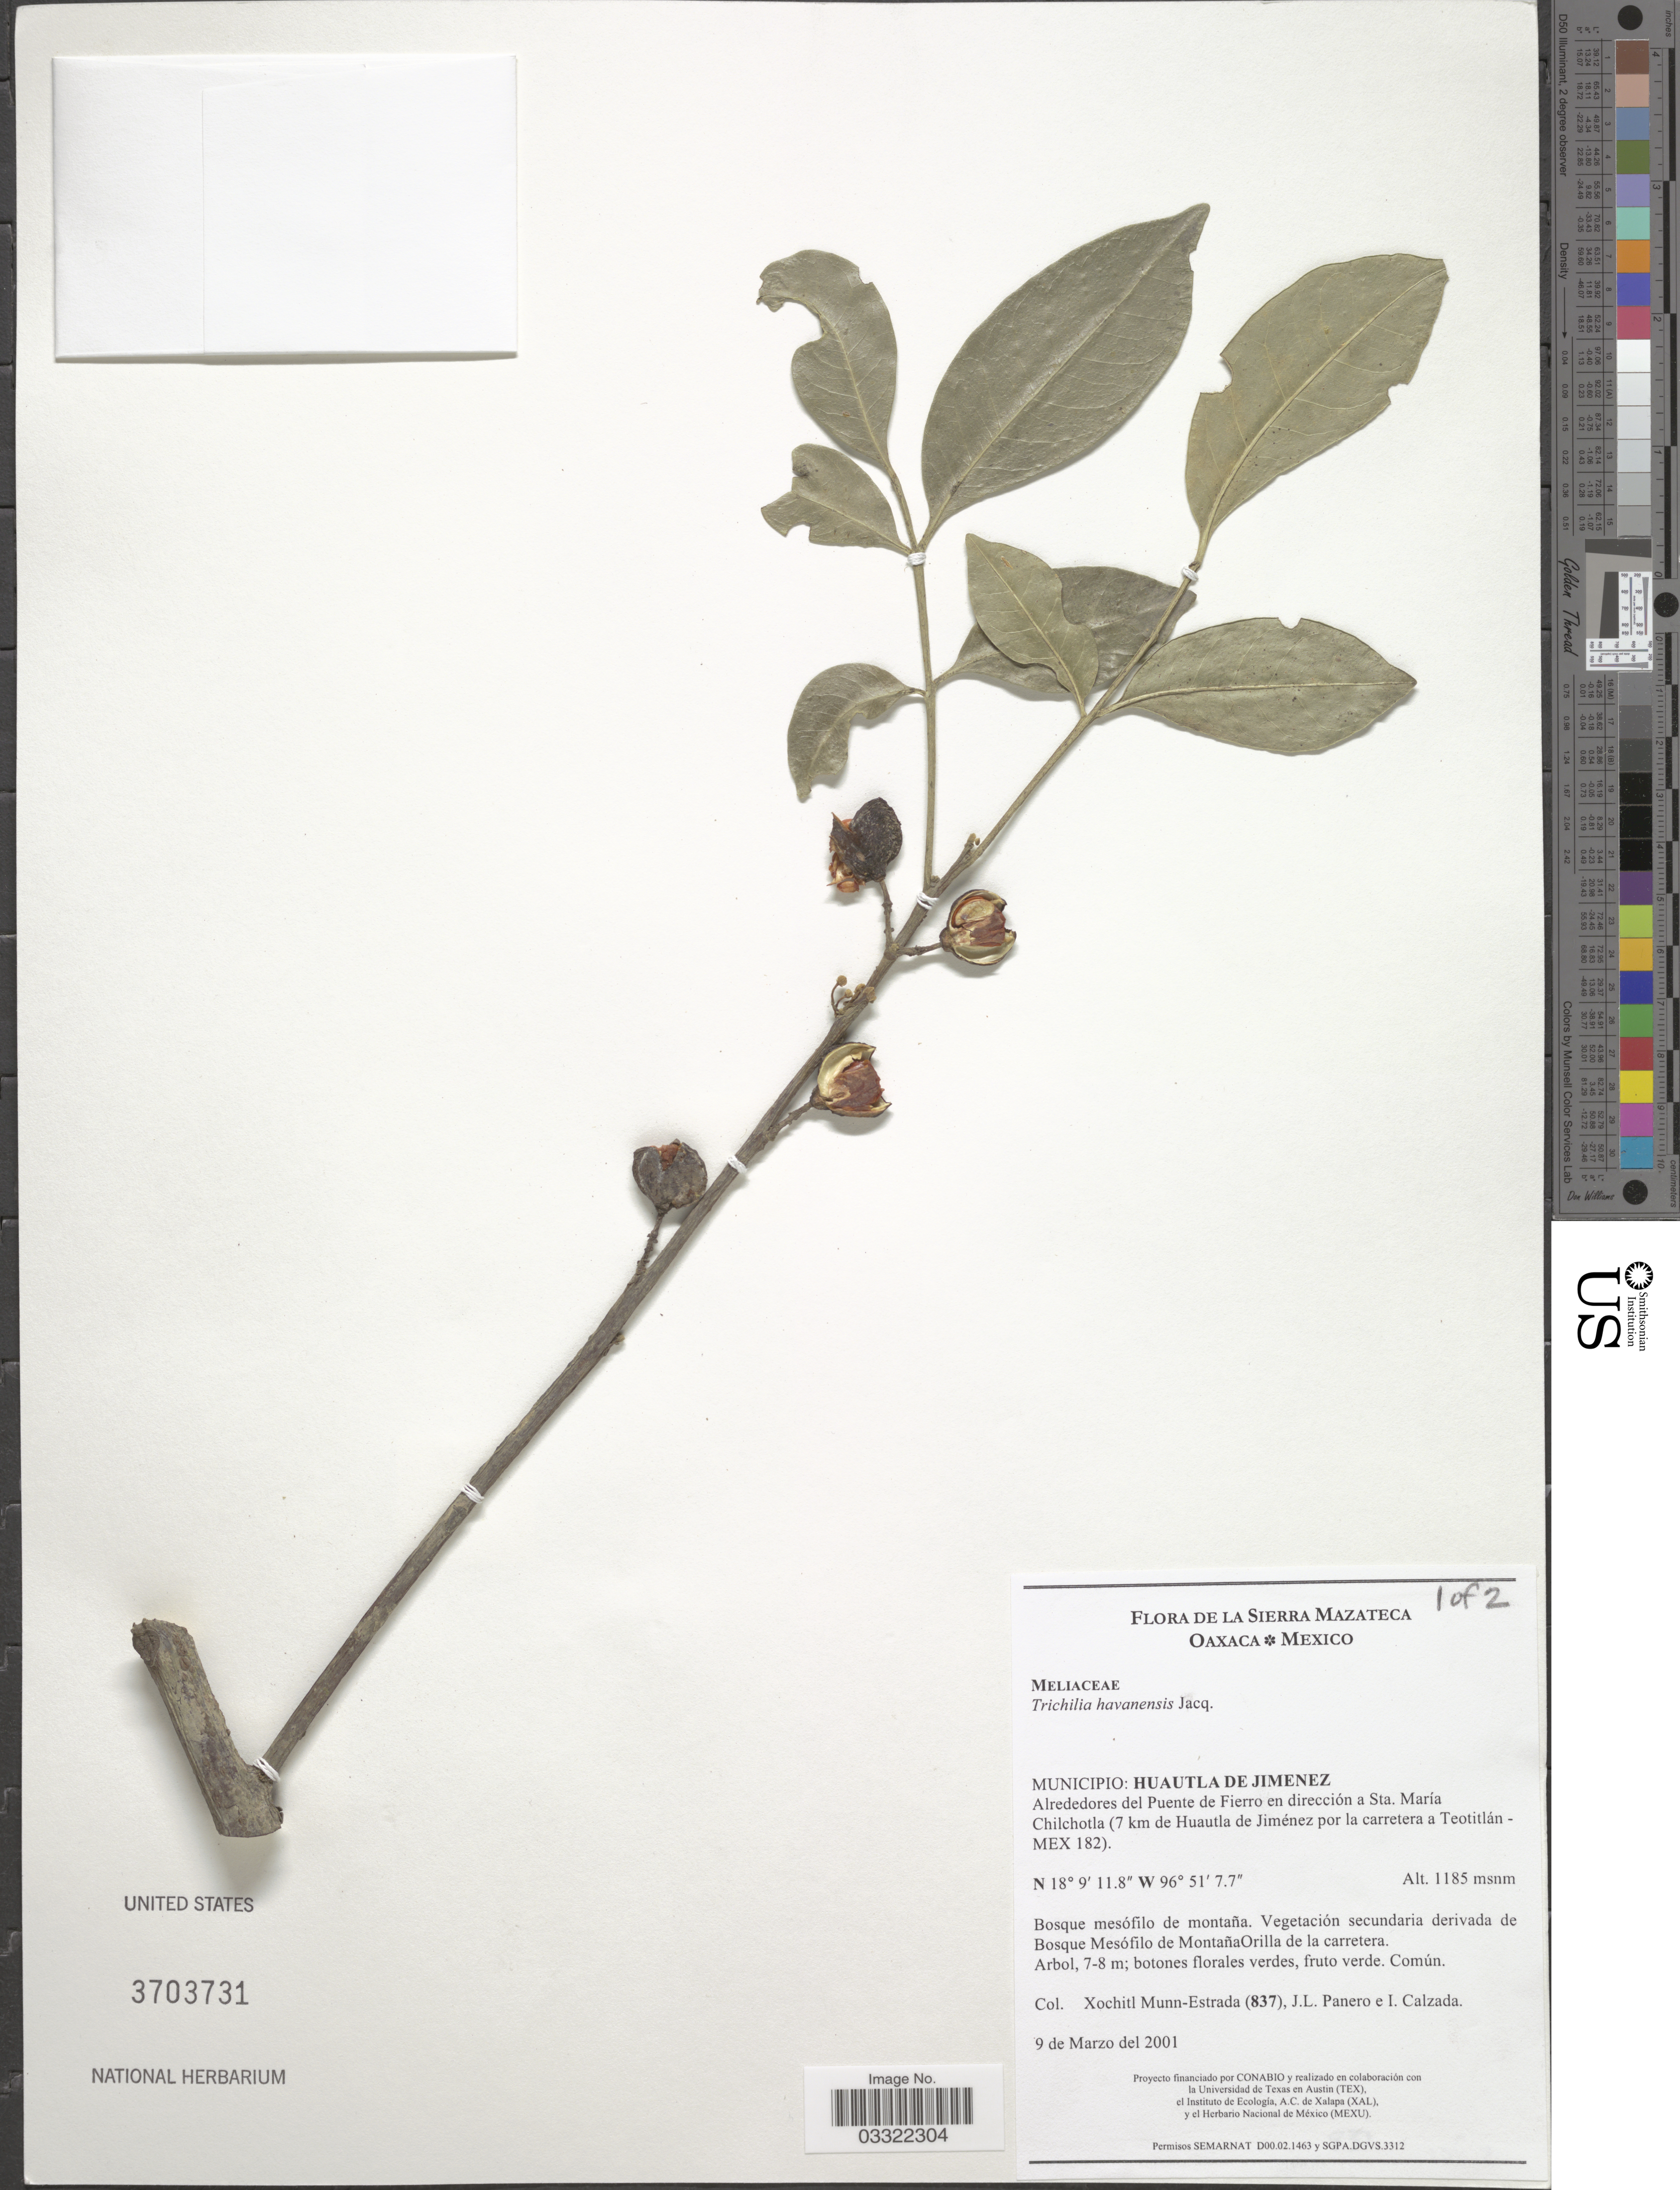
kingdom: Plantae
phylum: Tracheophyta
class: Magnoliopsida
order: Sapindales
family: Meliaceae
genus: Trichilia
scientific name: Trichilia havanensis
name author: Jacq.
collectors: X. Munn-Estrada, J. L. Panero & I. Calzada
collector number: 837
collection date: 2001-03-09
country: Mexico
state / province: Oaxaca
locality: La Sierra Mazateca. Municipio: Huautla de Jimenez. Alrededores del Puente de Fierro en dirección a Sta. Maria Chilchotla (7 km de Huautla de Jiménez por la carretera a Teotitlán - Mex 182).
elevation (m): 1185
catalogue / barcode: US 3703731